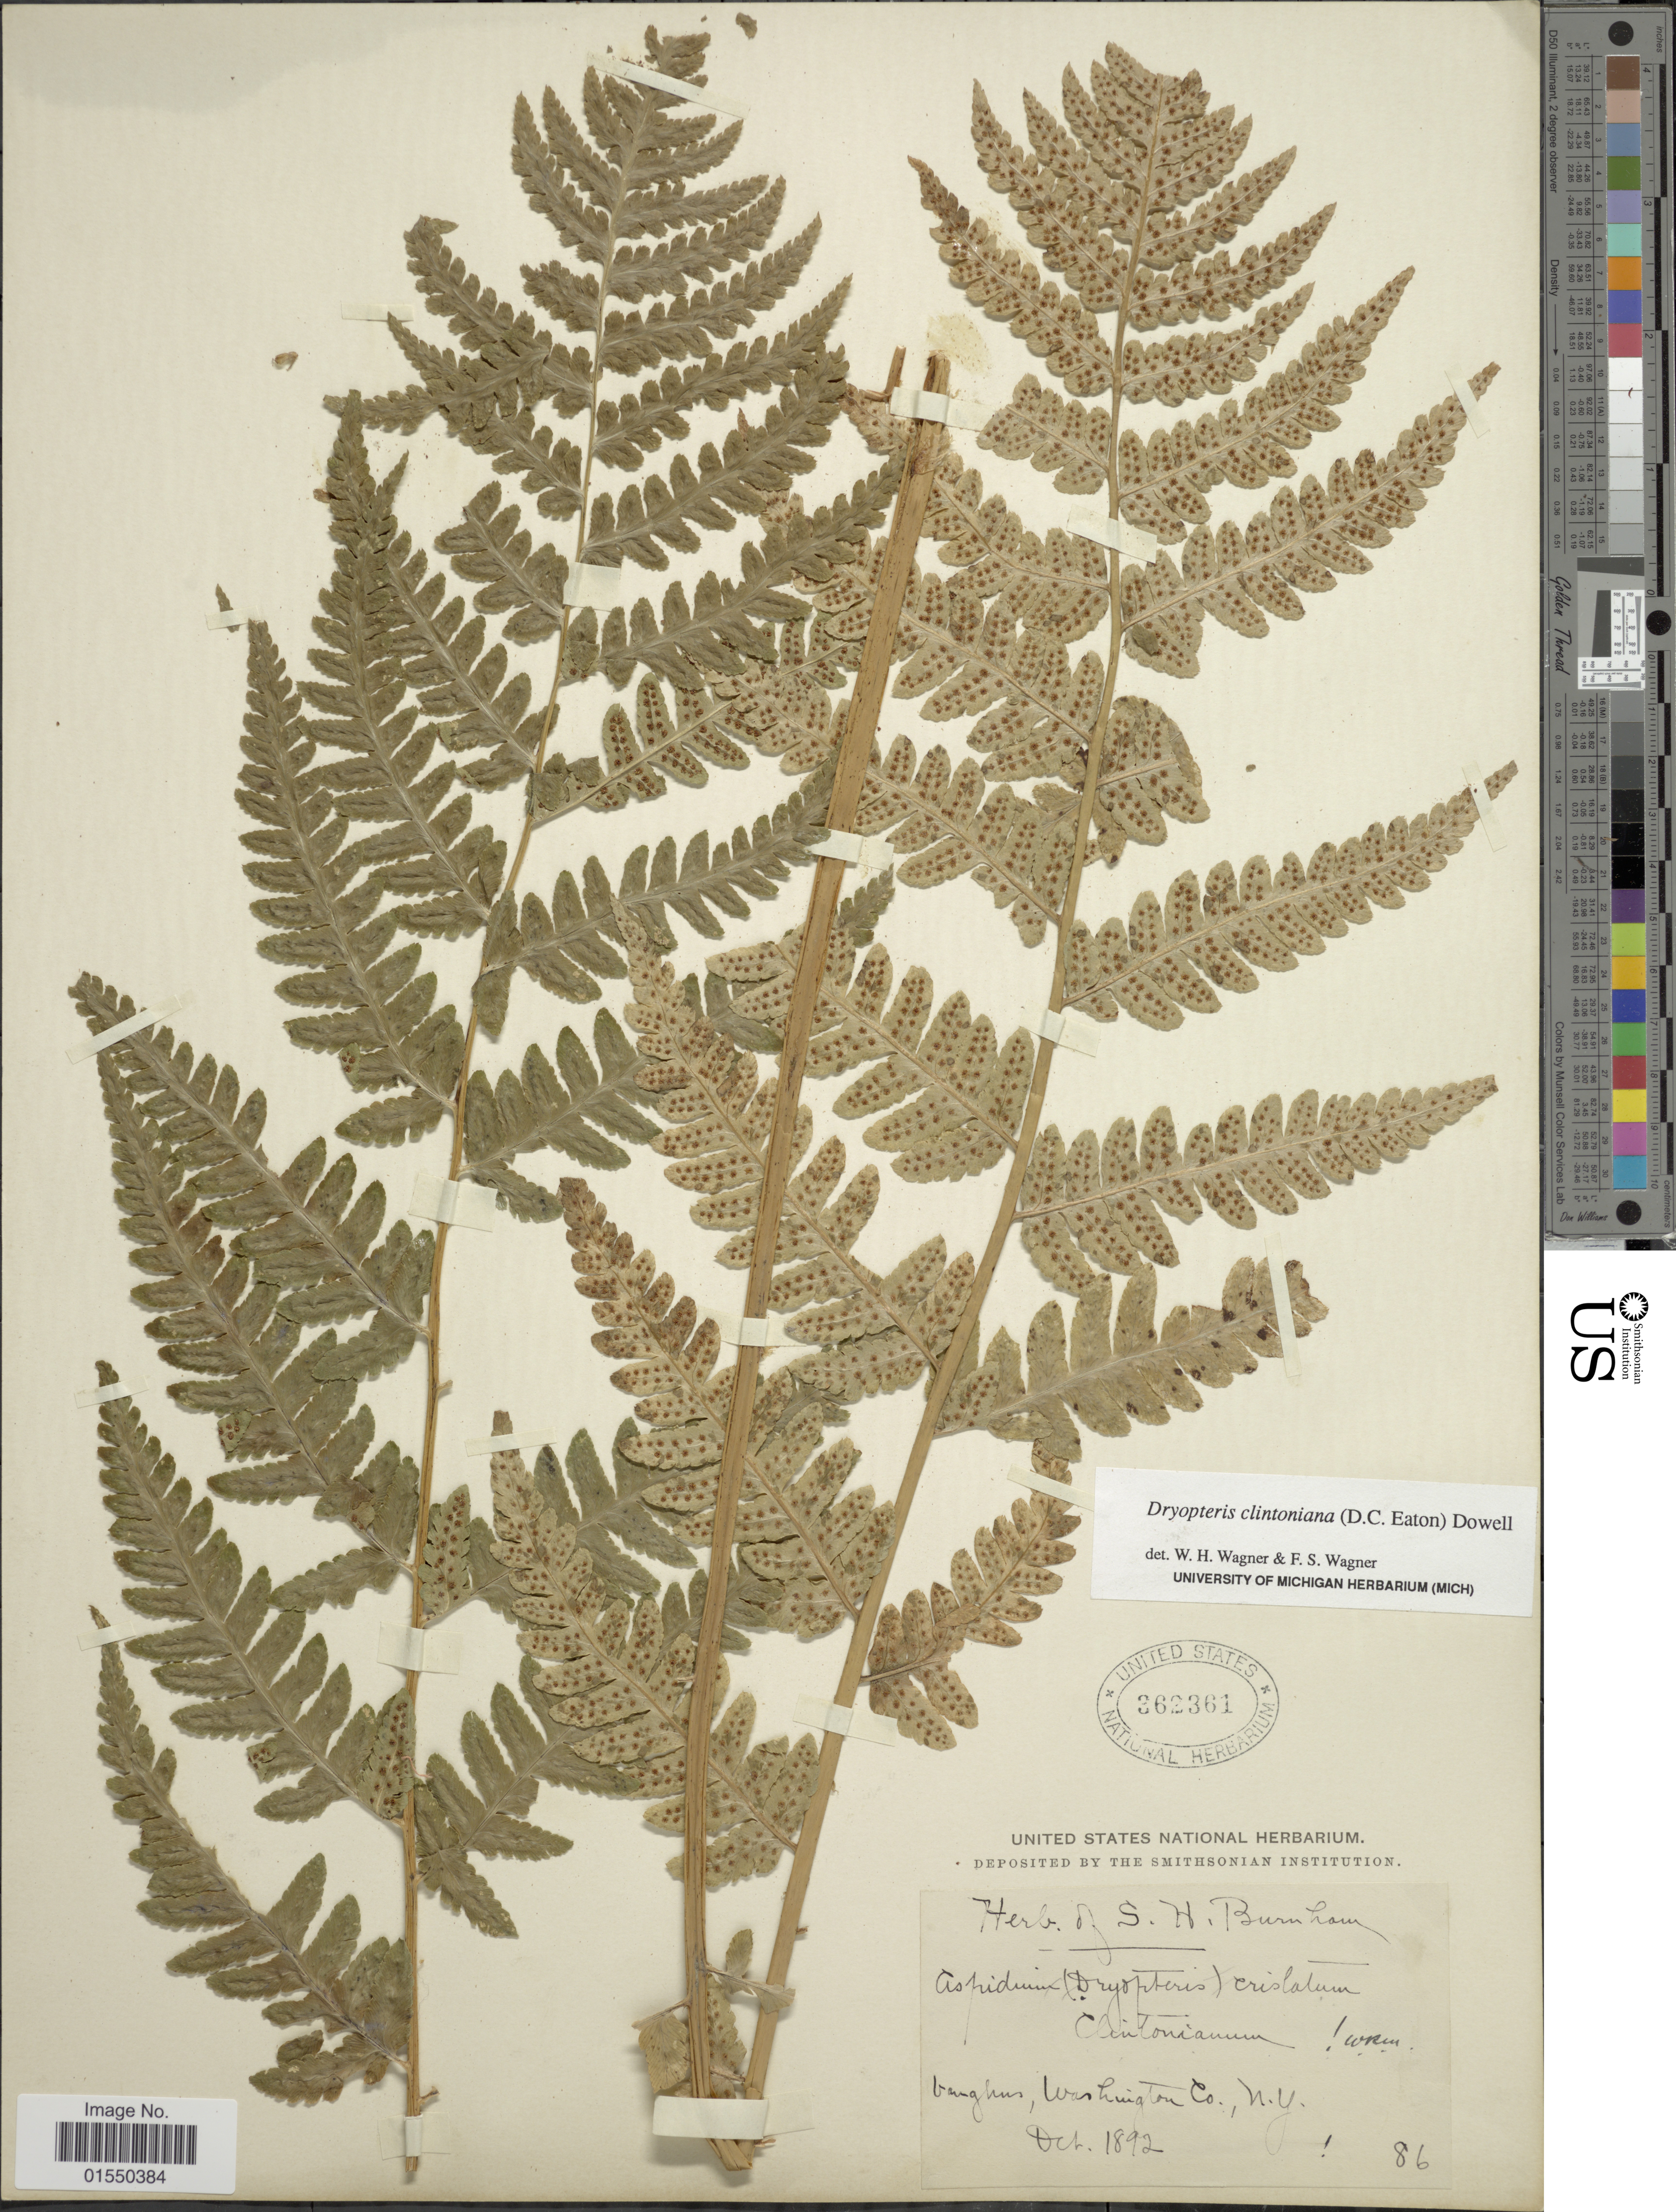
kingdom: Plantae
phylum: Tracheophyta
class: Polypodiopsida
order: Polypodiales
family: Dryopteridaceae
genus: Dryopteris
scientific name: Dryopteris clintoniana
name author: (D.C. Eaton) Dowell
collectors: ex herb. S.H. Burnham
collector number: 86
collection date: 1892-10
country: United States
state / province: New York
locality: Vanghus, Washington Co.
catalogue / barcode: US 362361